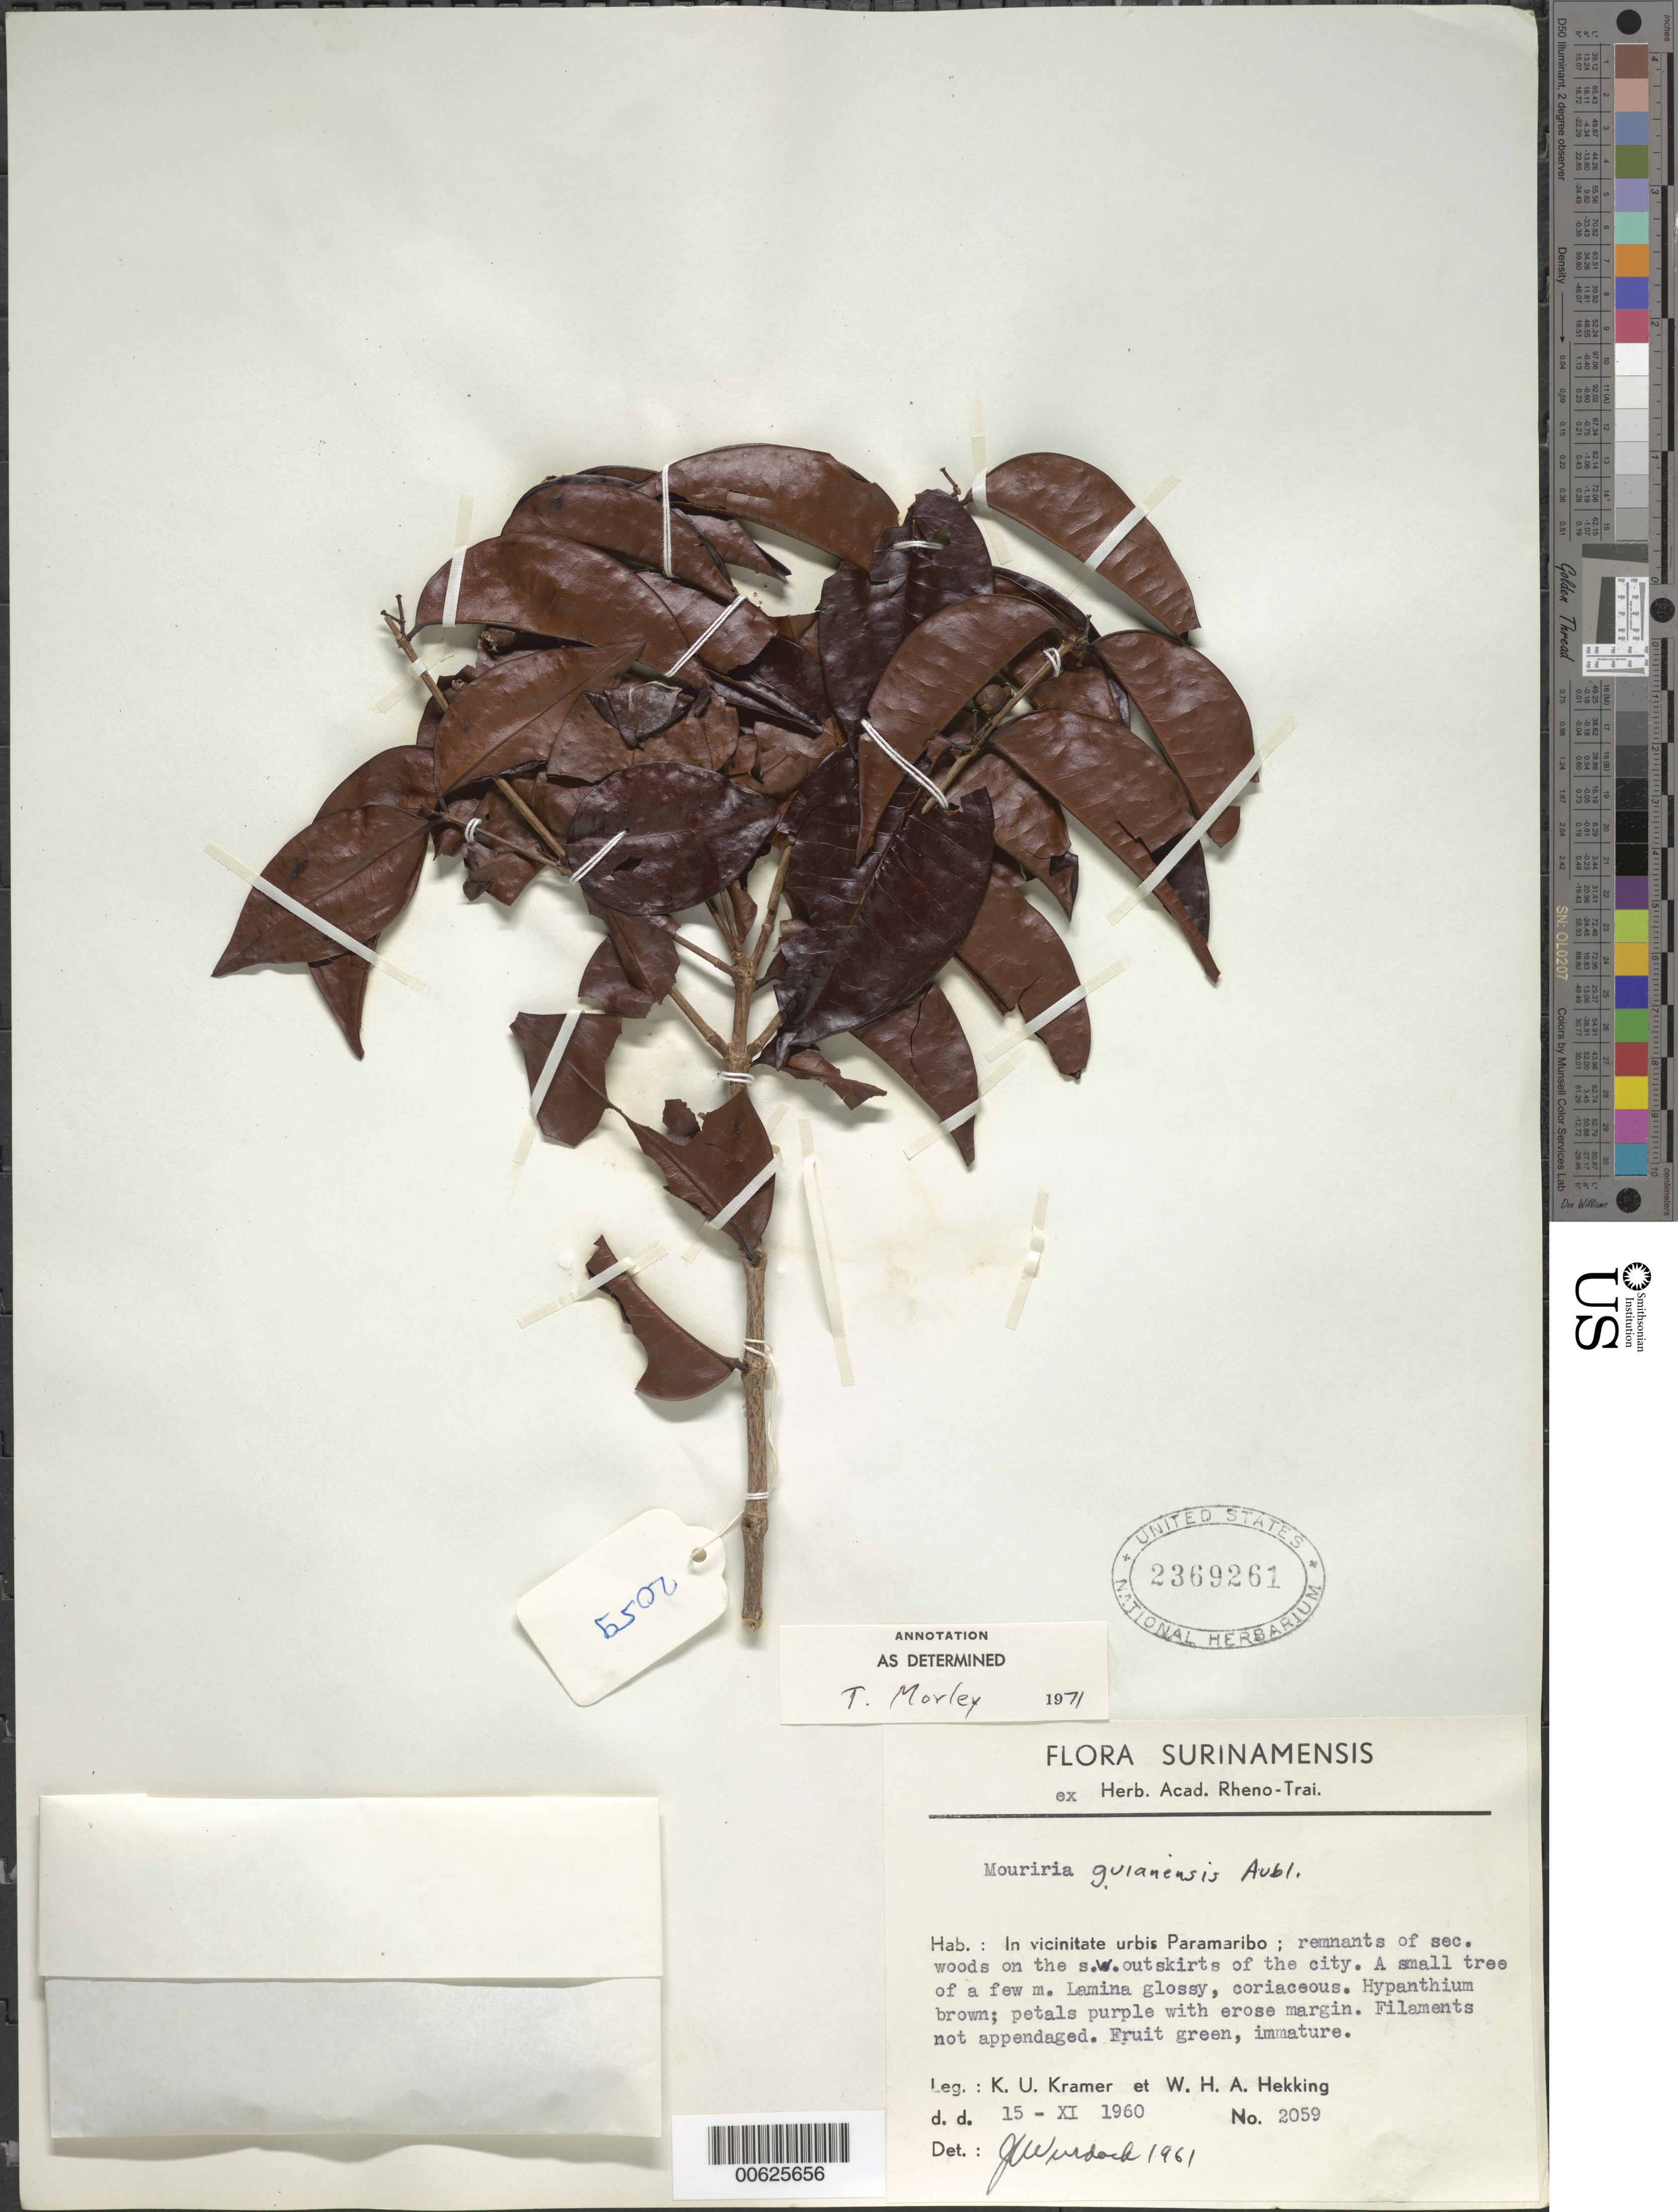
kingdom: Plantae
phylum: Tracheophyta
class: Magnoliopsida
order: Myrtales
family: Melastomataceae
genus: Mouriri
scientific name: Mouriri guianensis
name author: Aubl.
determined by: Morley, T.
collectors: K. U. Kramer & W. H. A. Hekking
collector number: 2059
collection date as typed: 15-Nov-60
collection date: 1960-11-15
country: Suriname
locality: Paramaribo, vic., SW outskirts of the city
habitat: Remnants of secondary woods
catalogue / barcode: US 2369261